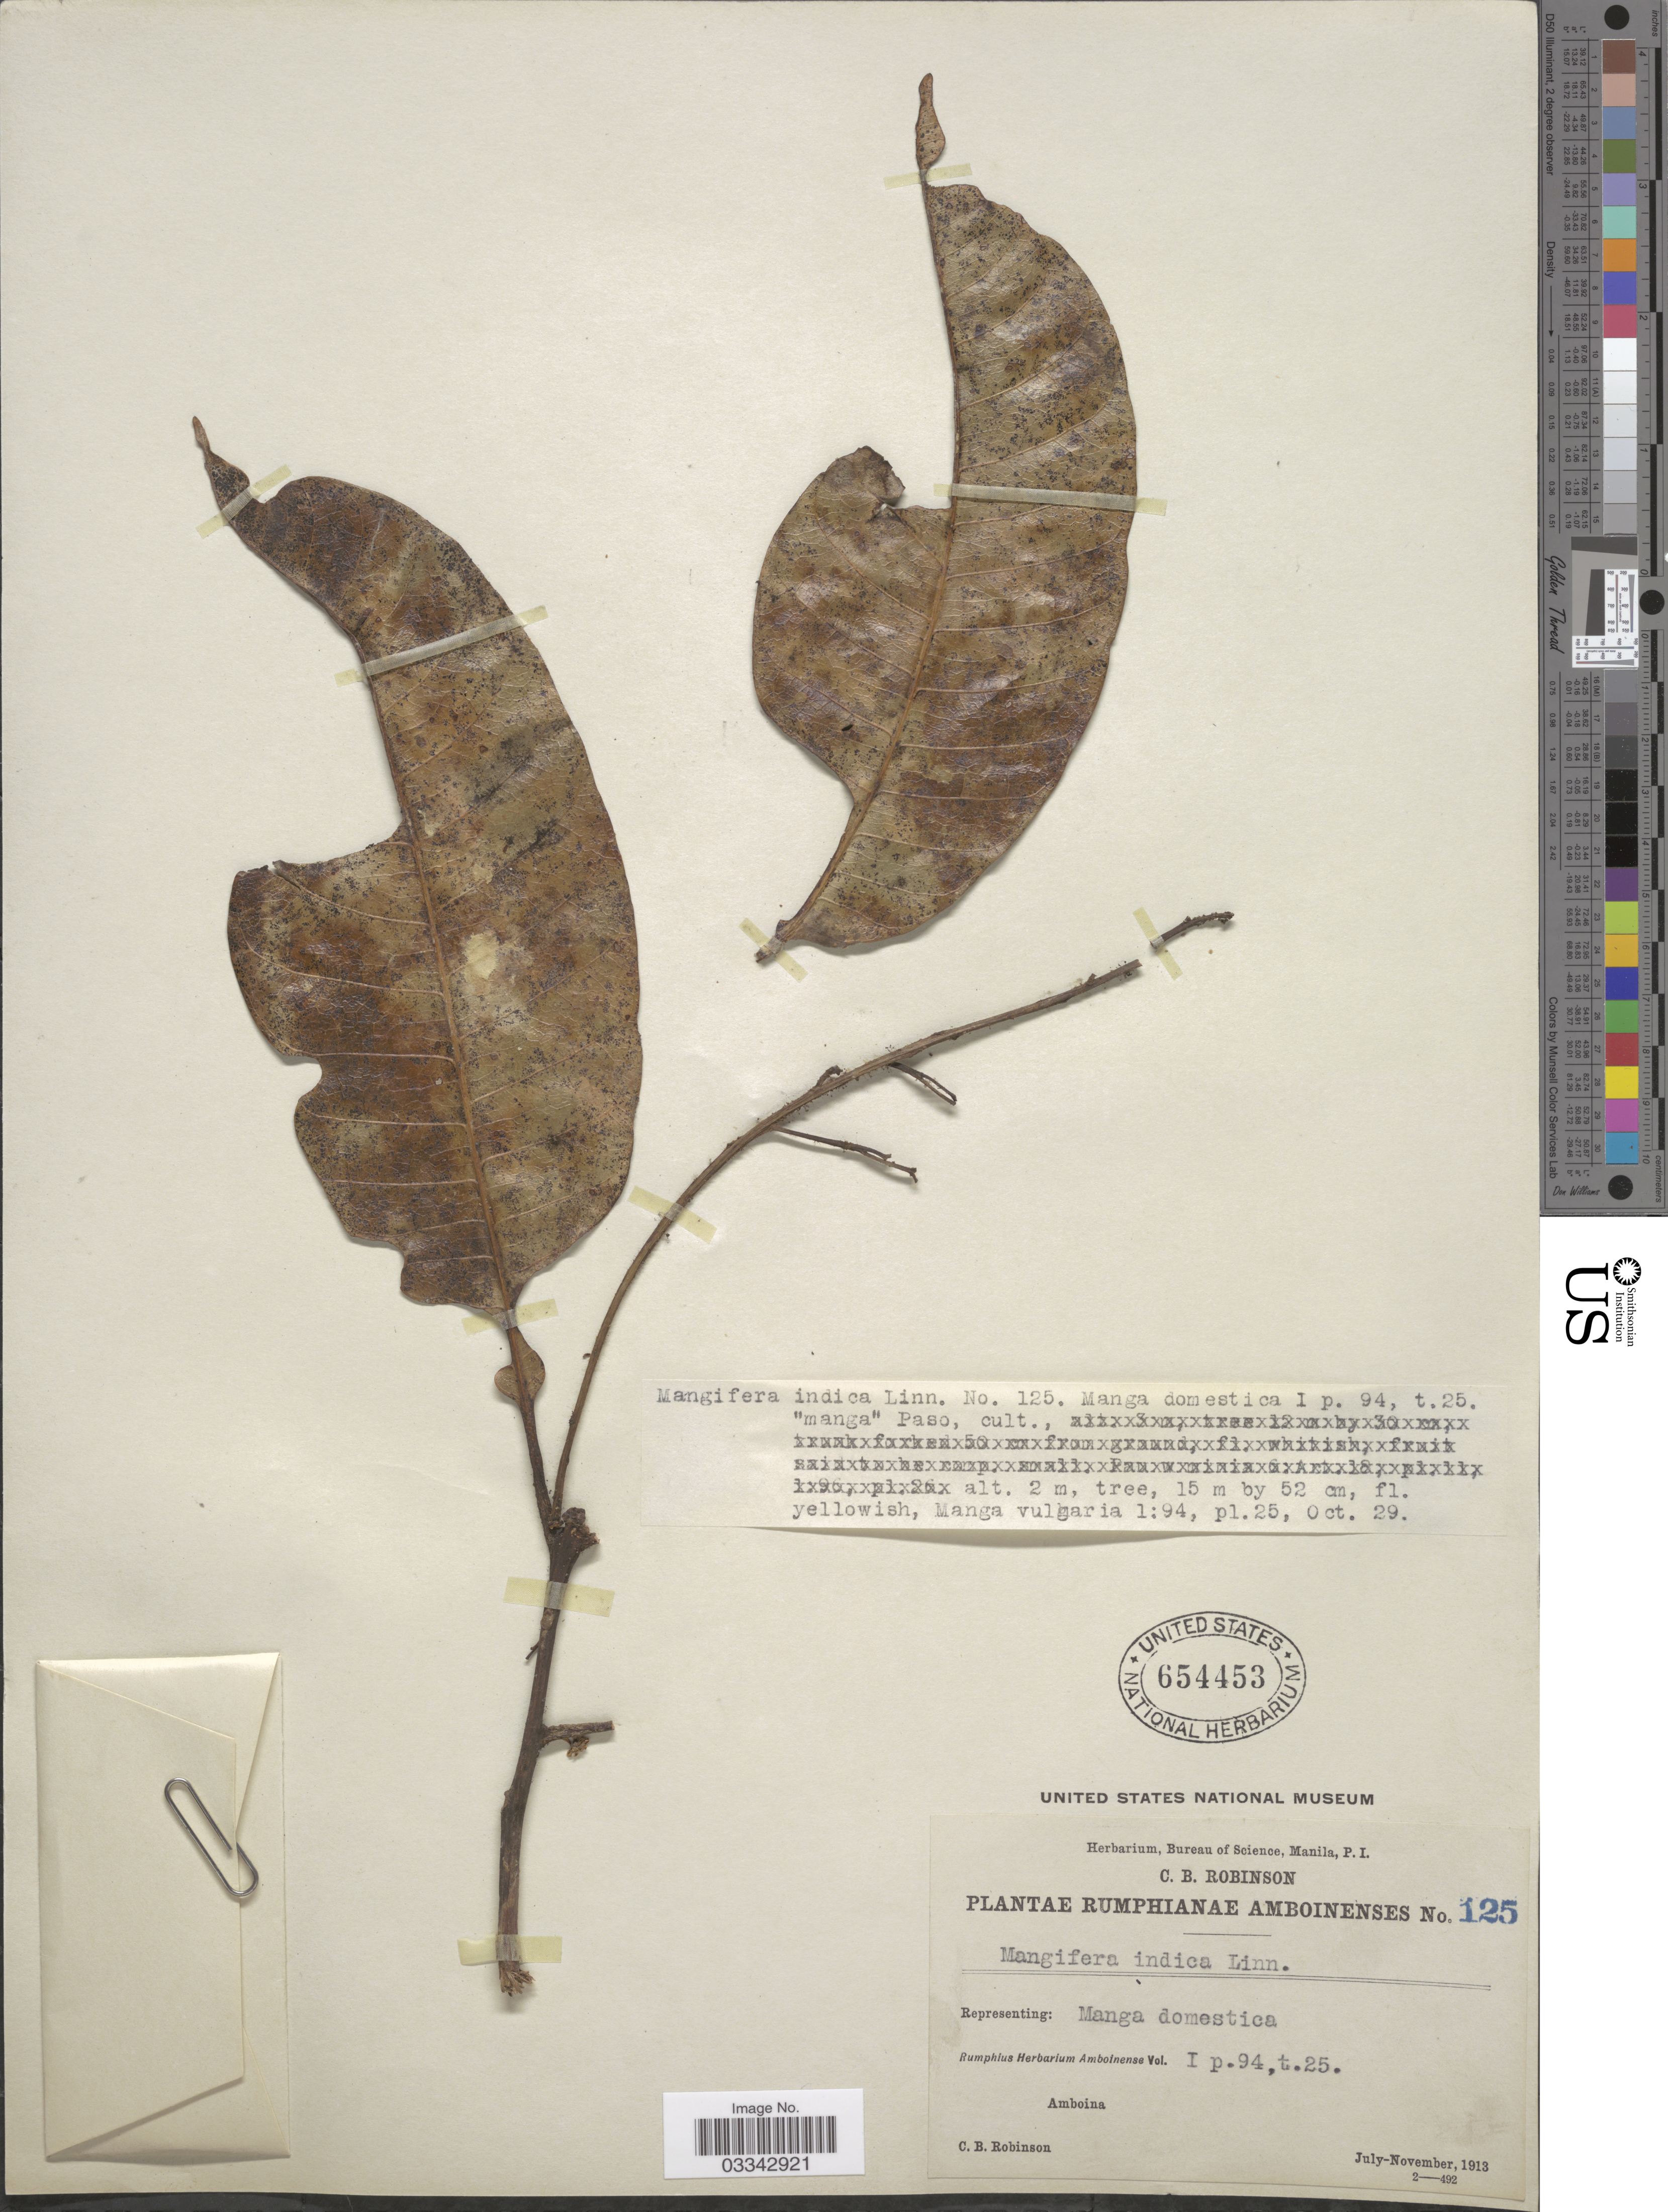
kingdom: Plantae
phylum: Tracheophyta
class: Magnoliopsida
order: Sapindales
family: Anacardiaceae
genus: Mangifera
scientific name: Mangifera indica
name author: L.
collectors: C. R. Robinson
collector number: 125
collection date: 1913-10-29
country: Indonesia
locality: Amboina.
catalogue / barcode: US 654453